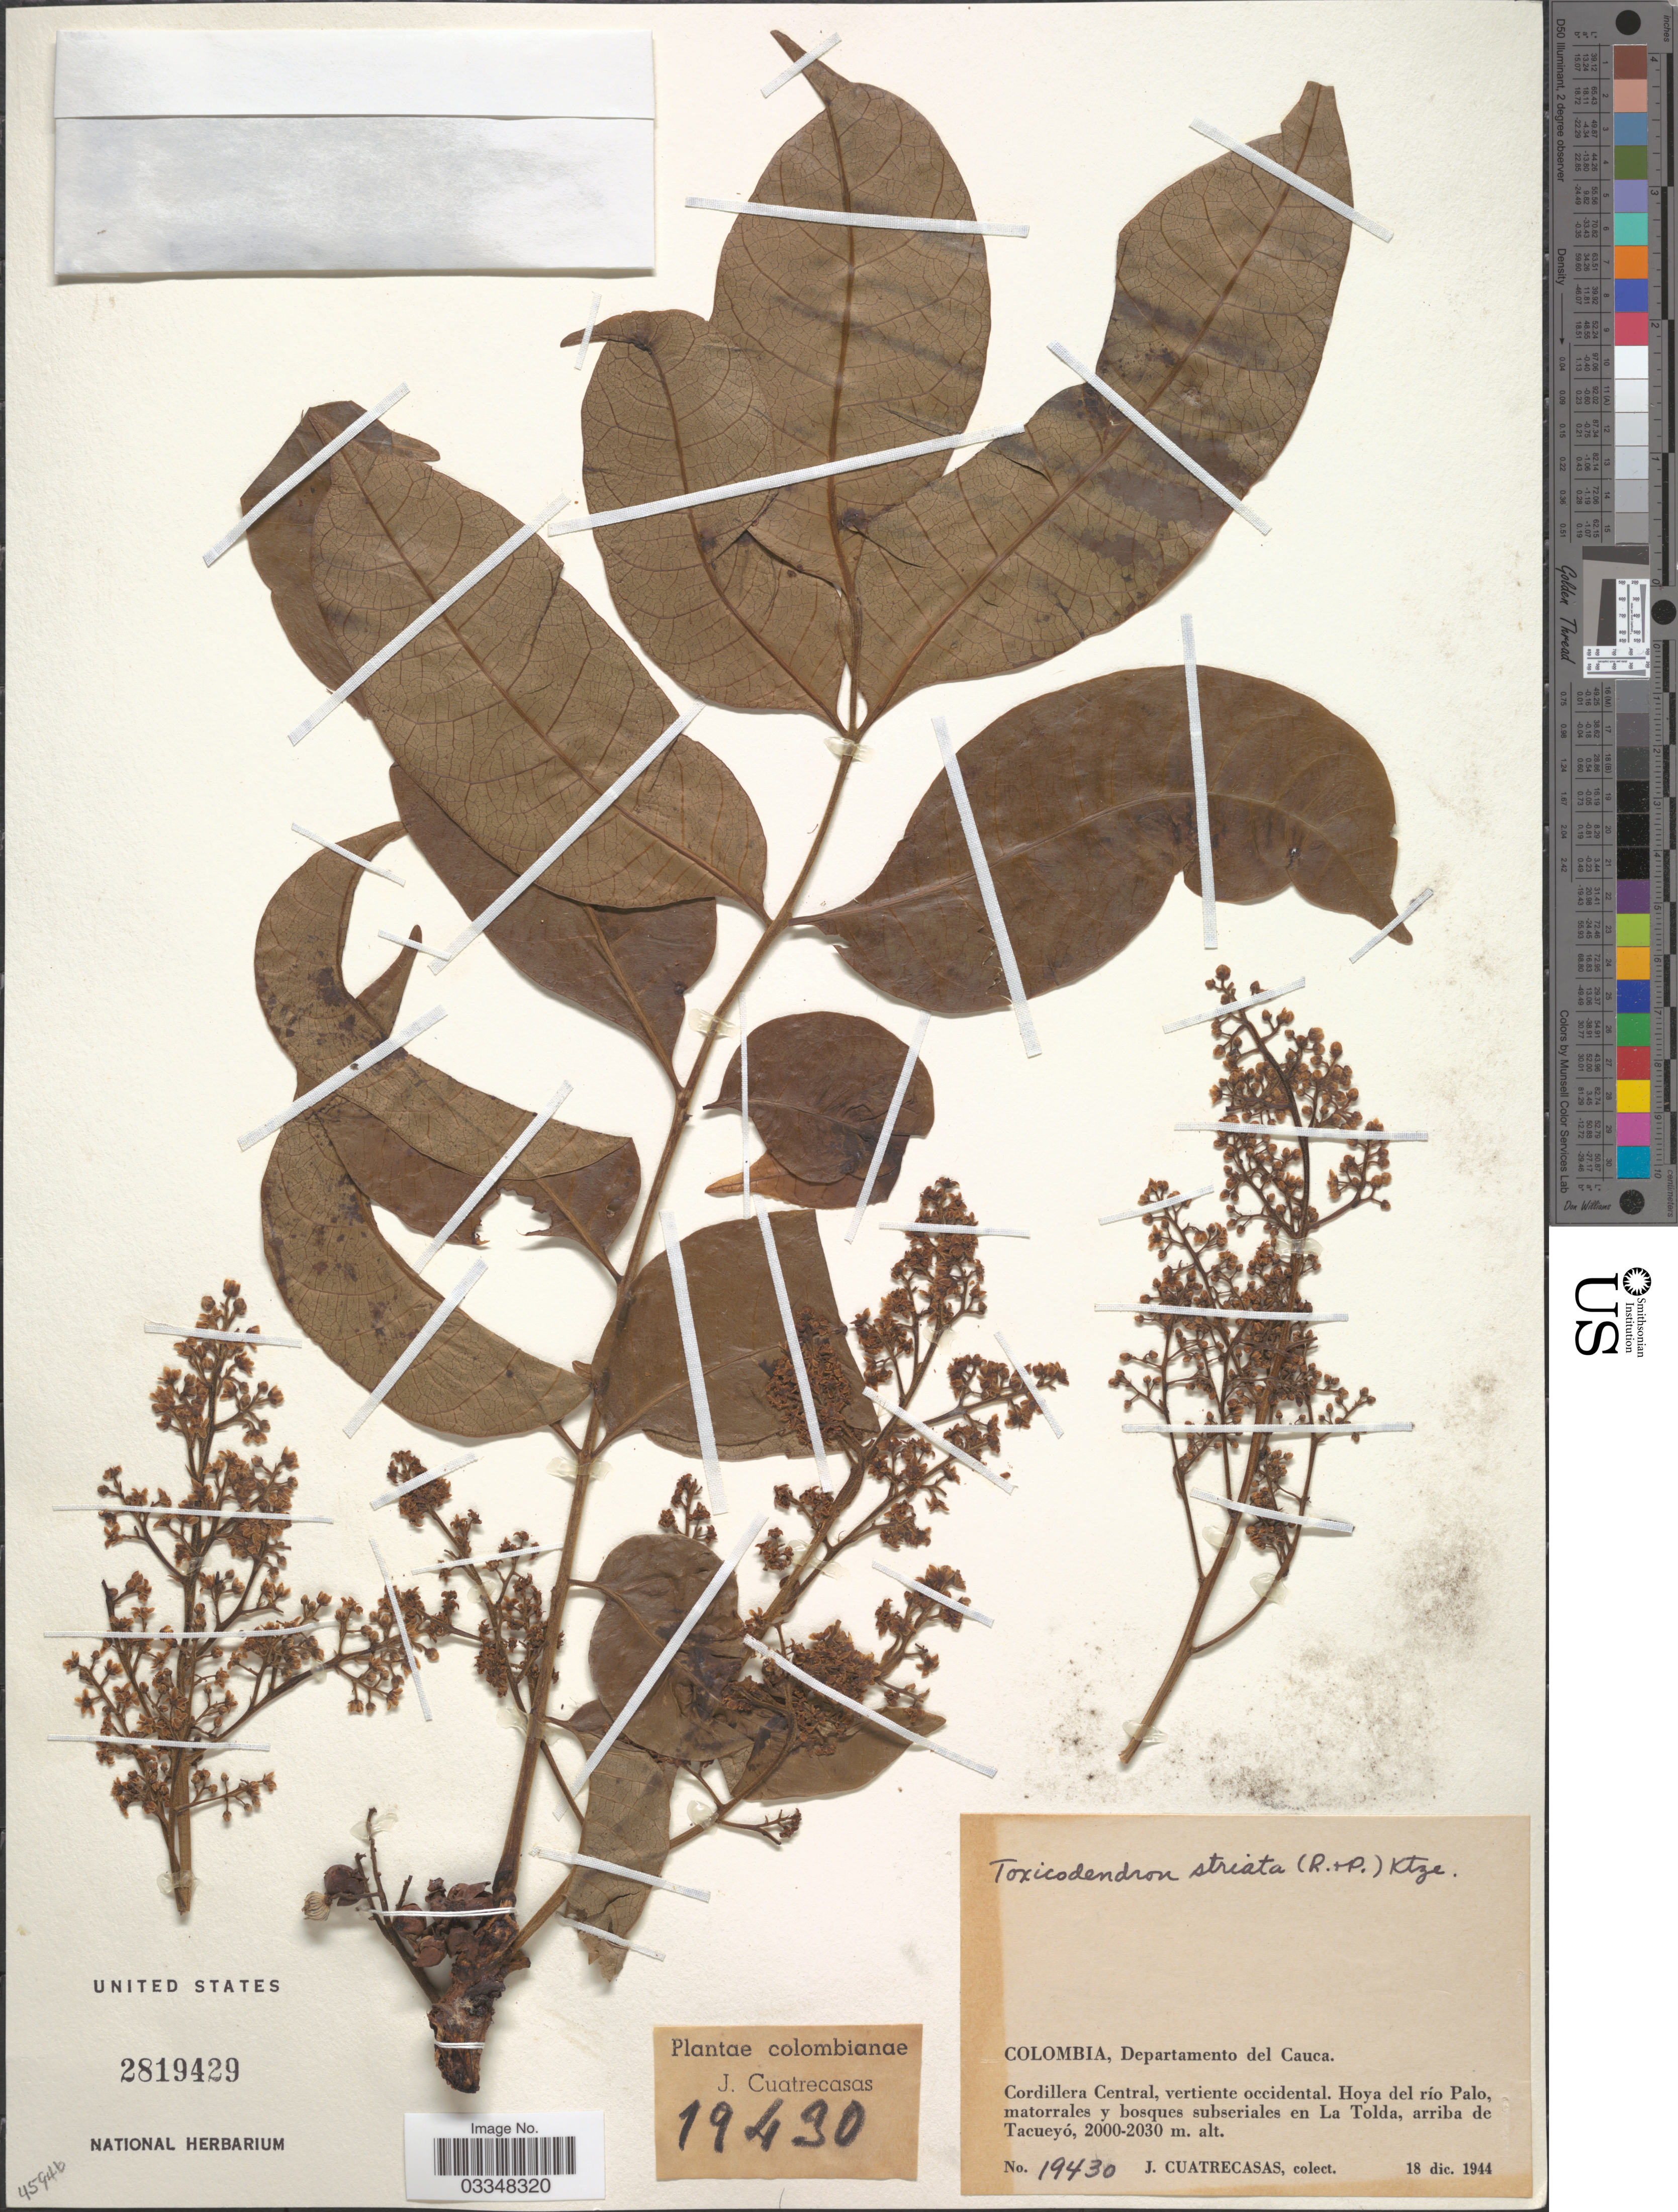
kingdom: Plantae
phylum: Tracheophyta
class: Magnoliopsida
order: Sapindales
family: Anacardiaceae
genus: Toxicodendron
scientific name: Toxicodendron striatum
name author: (Ruiz & Pav.) Kuntze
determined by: Mitchell, John D.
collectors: J. Cuatrecasas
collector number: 19430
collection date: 1944-12-18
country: Colombia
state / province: Cauca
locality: Departamento del Cauca. Cordillera Central, vertiente occidental. Hoya del río Palo, matorrales y bosques subseriales en La Tolda, arriba de Tacueyó.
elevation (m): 2000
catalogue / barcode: US 2819429